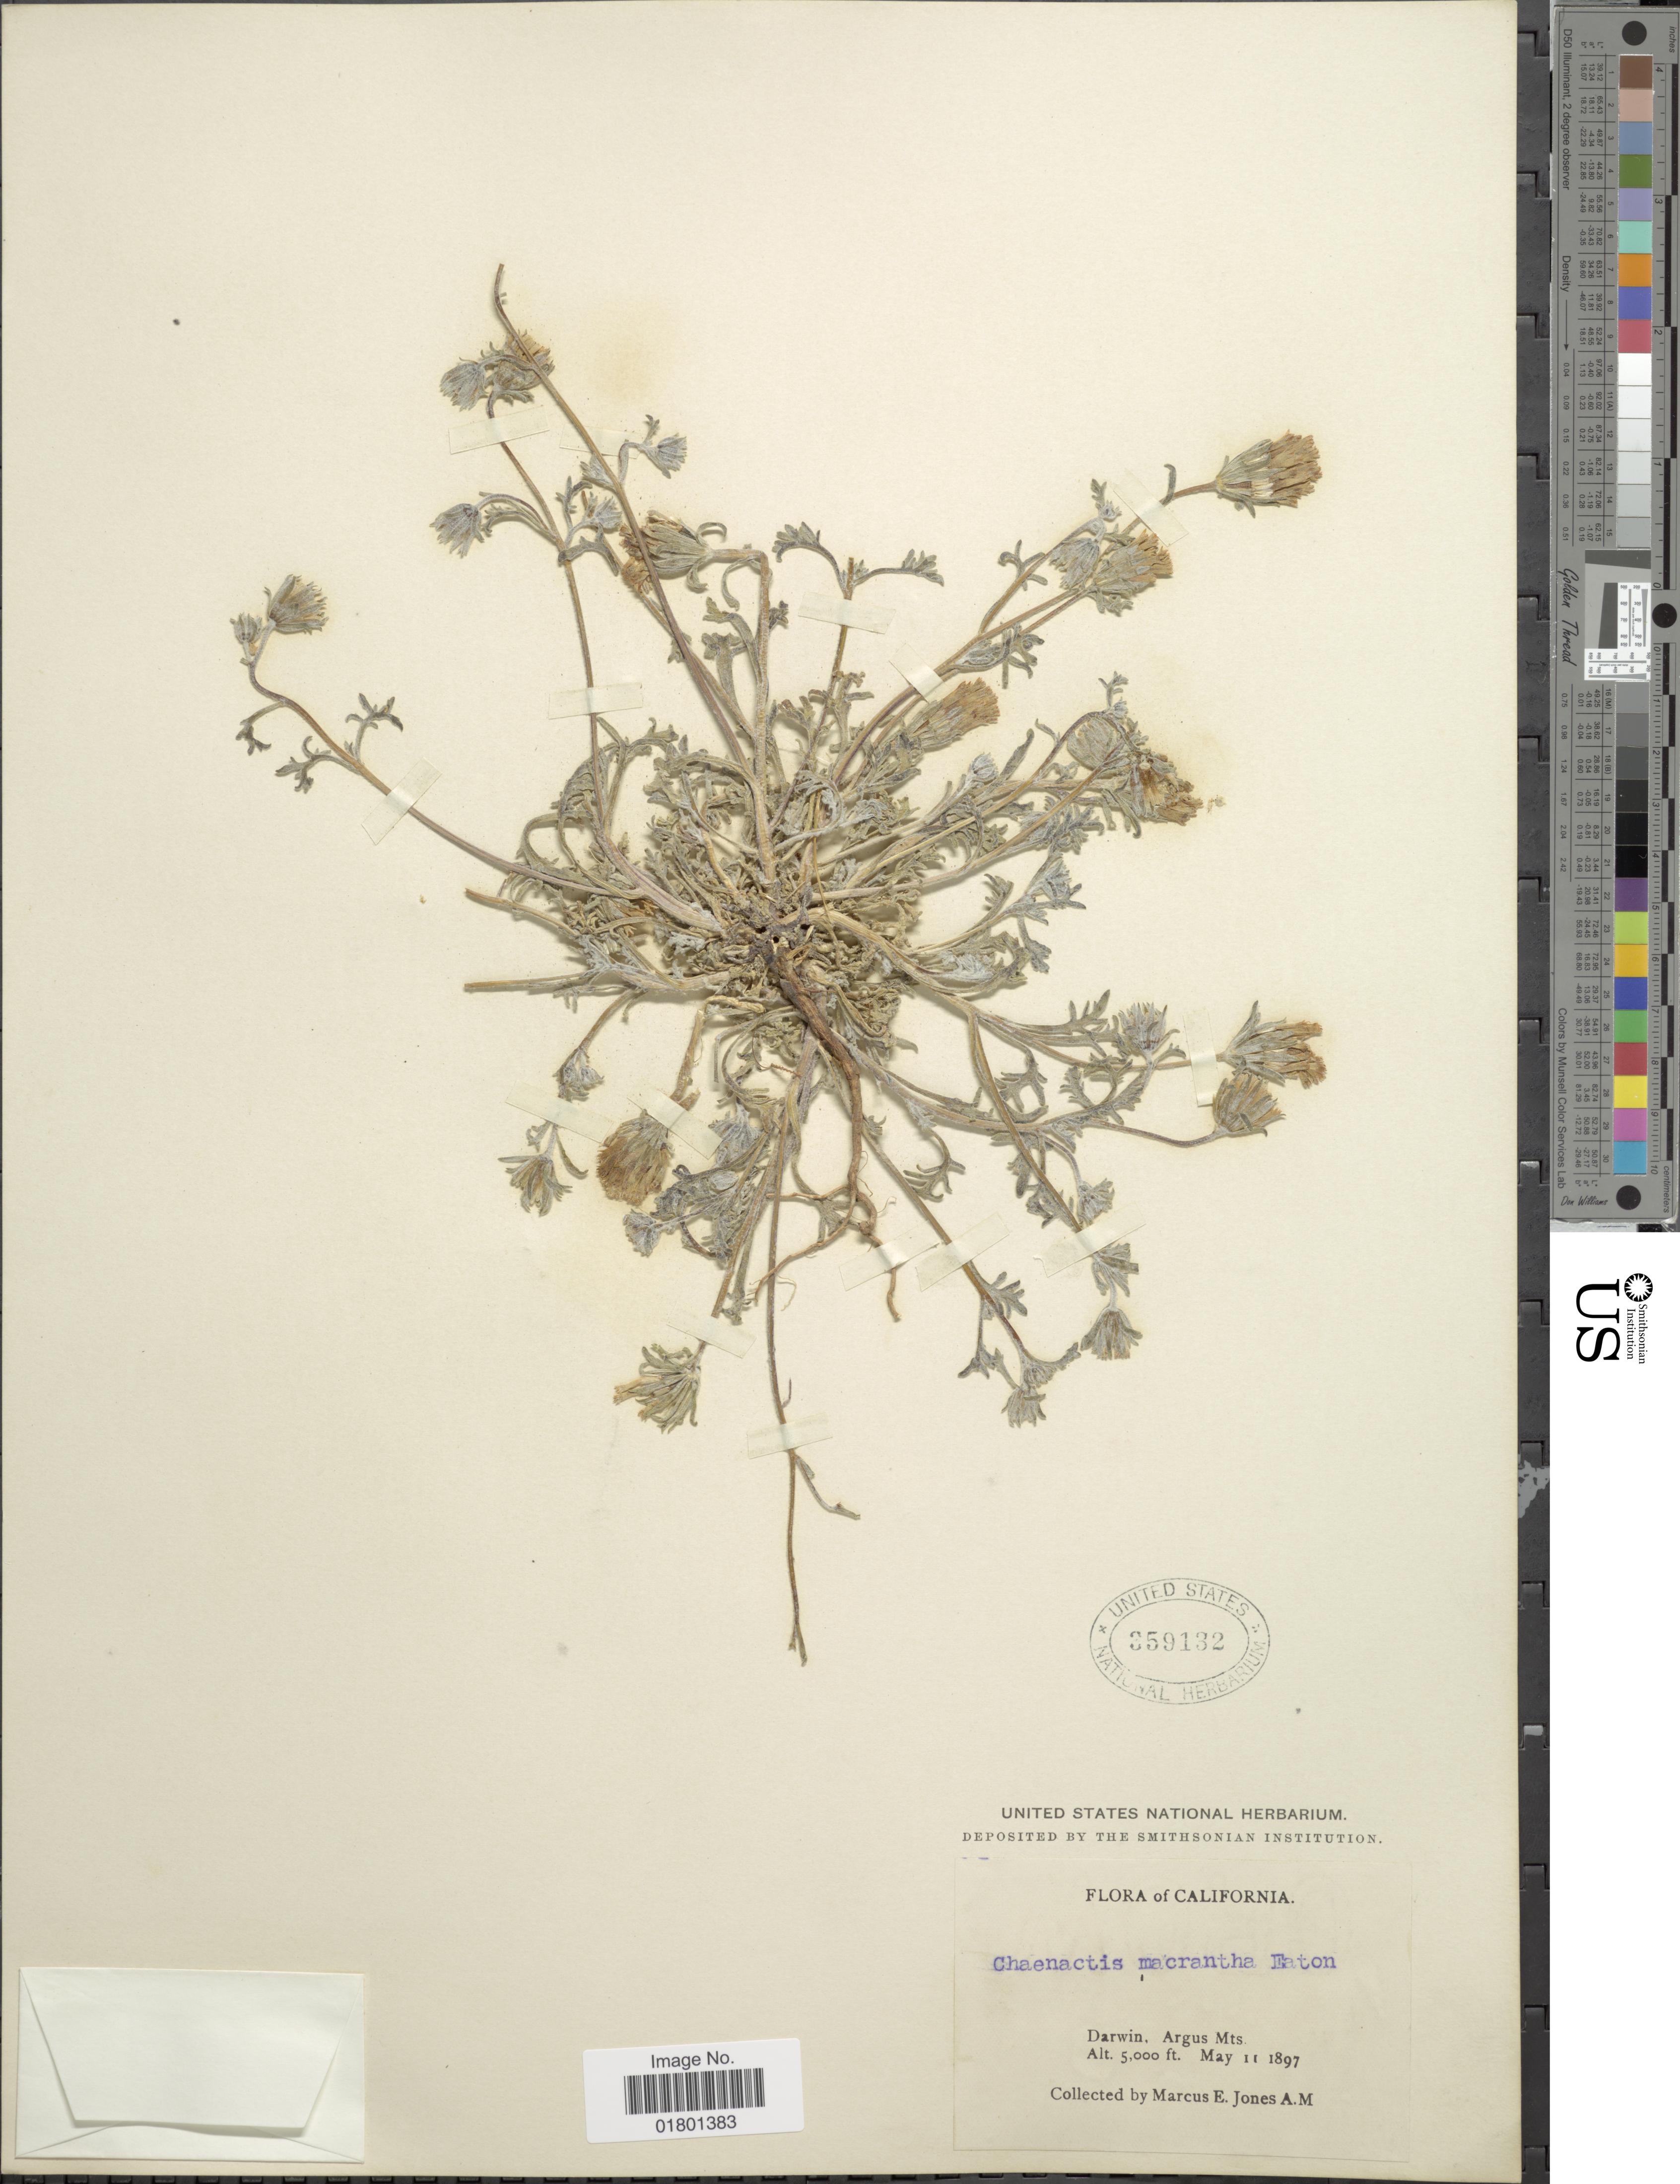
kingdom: Plantae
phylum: Tracheophyta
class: Magnoliopsida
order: Asterales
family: Asteraceae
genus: Chaenactis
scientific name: Chaenactis macrantha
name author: D.C. Eaton in C. King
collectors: M. E. Jones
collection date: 1897-05-11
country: United States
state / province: California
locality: Darwin, Argus Mts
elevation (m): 1524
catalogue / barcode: US 359132